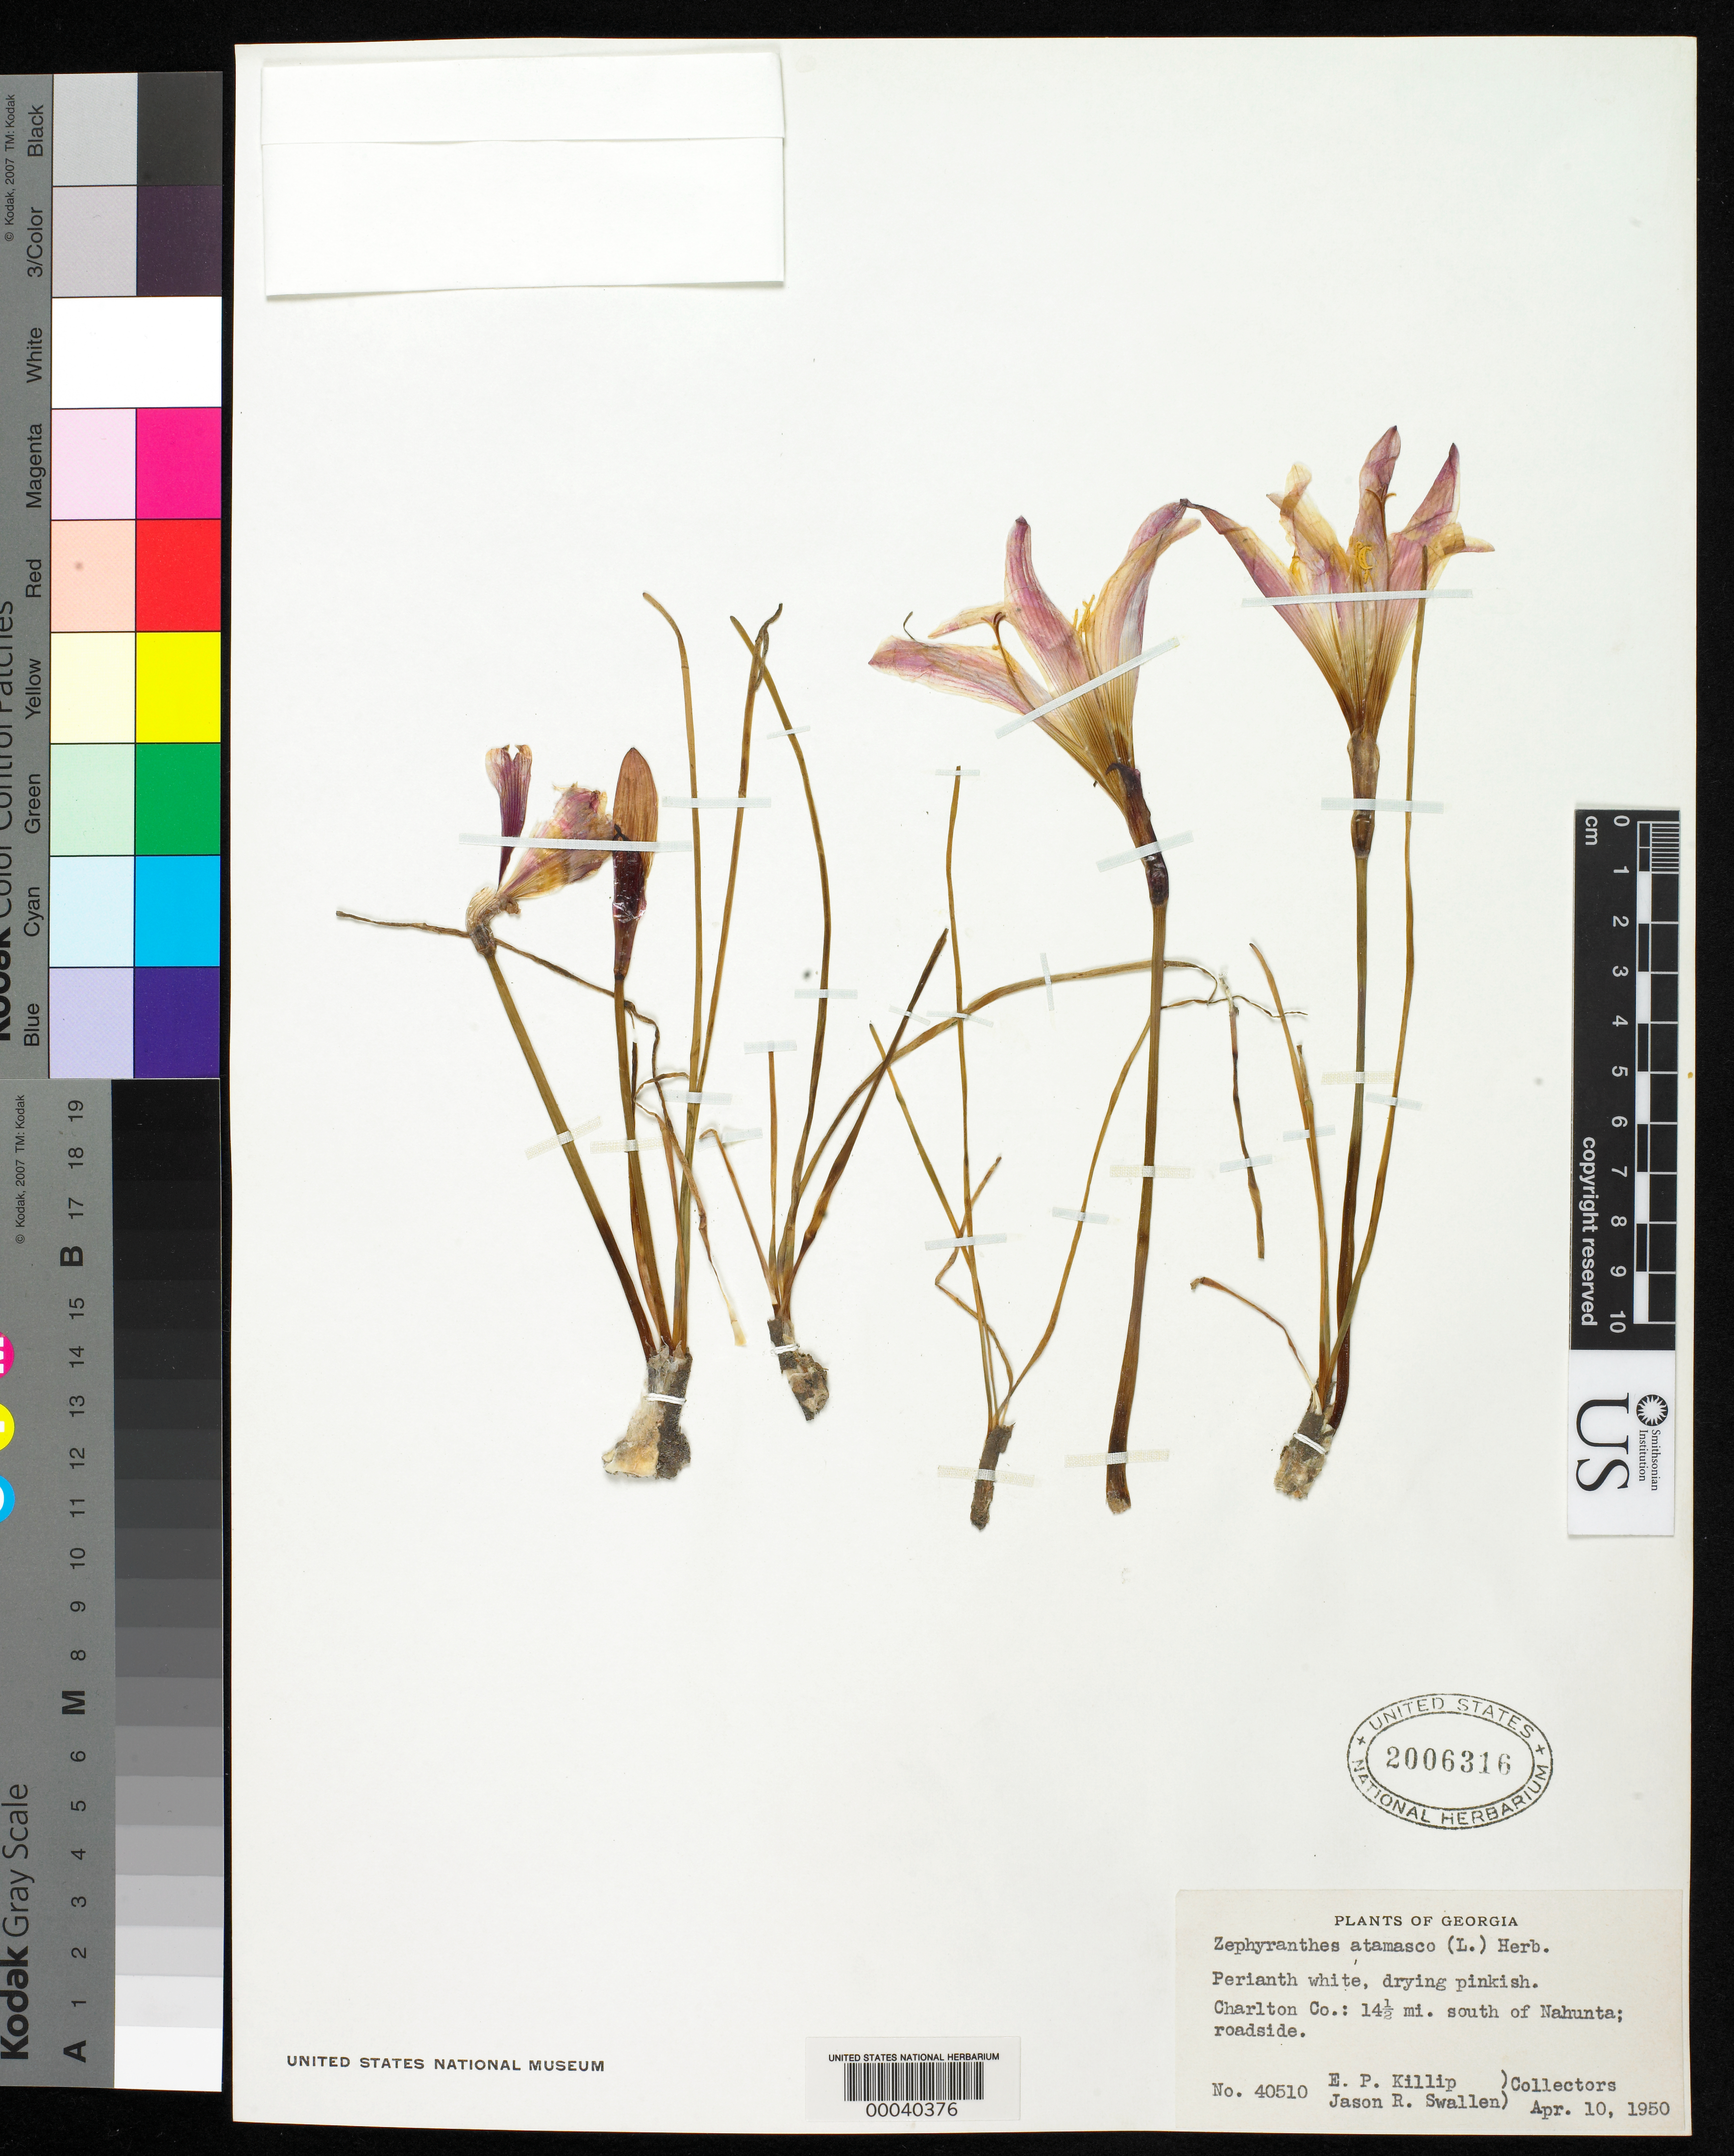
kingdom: Plantae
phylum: Tracheophyta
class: Liliopsida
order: Asparagales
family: Amaryllidaceae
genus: Zephyranthes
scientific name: Zephyranthes atamasco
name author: (L.) Herb.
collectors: E. P. Killip & J. R. Swallen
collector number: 40510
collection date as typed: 10 Apr 1950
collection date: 1950-04-10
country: United States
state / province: Georgia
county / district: Charlton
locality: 14.5 mi. S of Nahunta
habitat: Roadside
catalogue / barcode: US 2006316